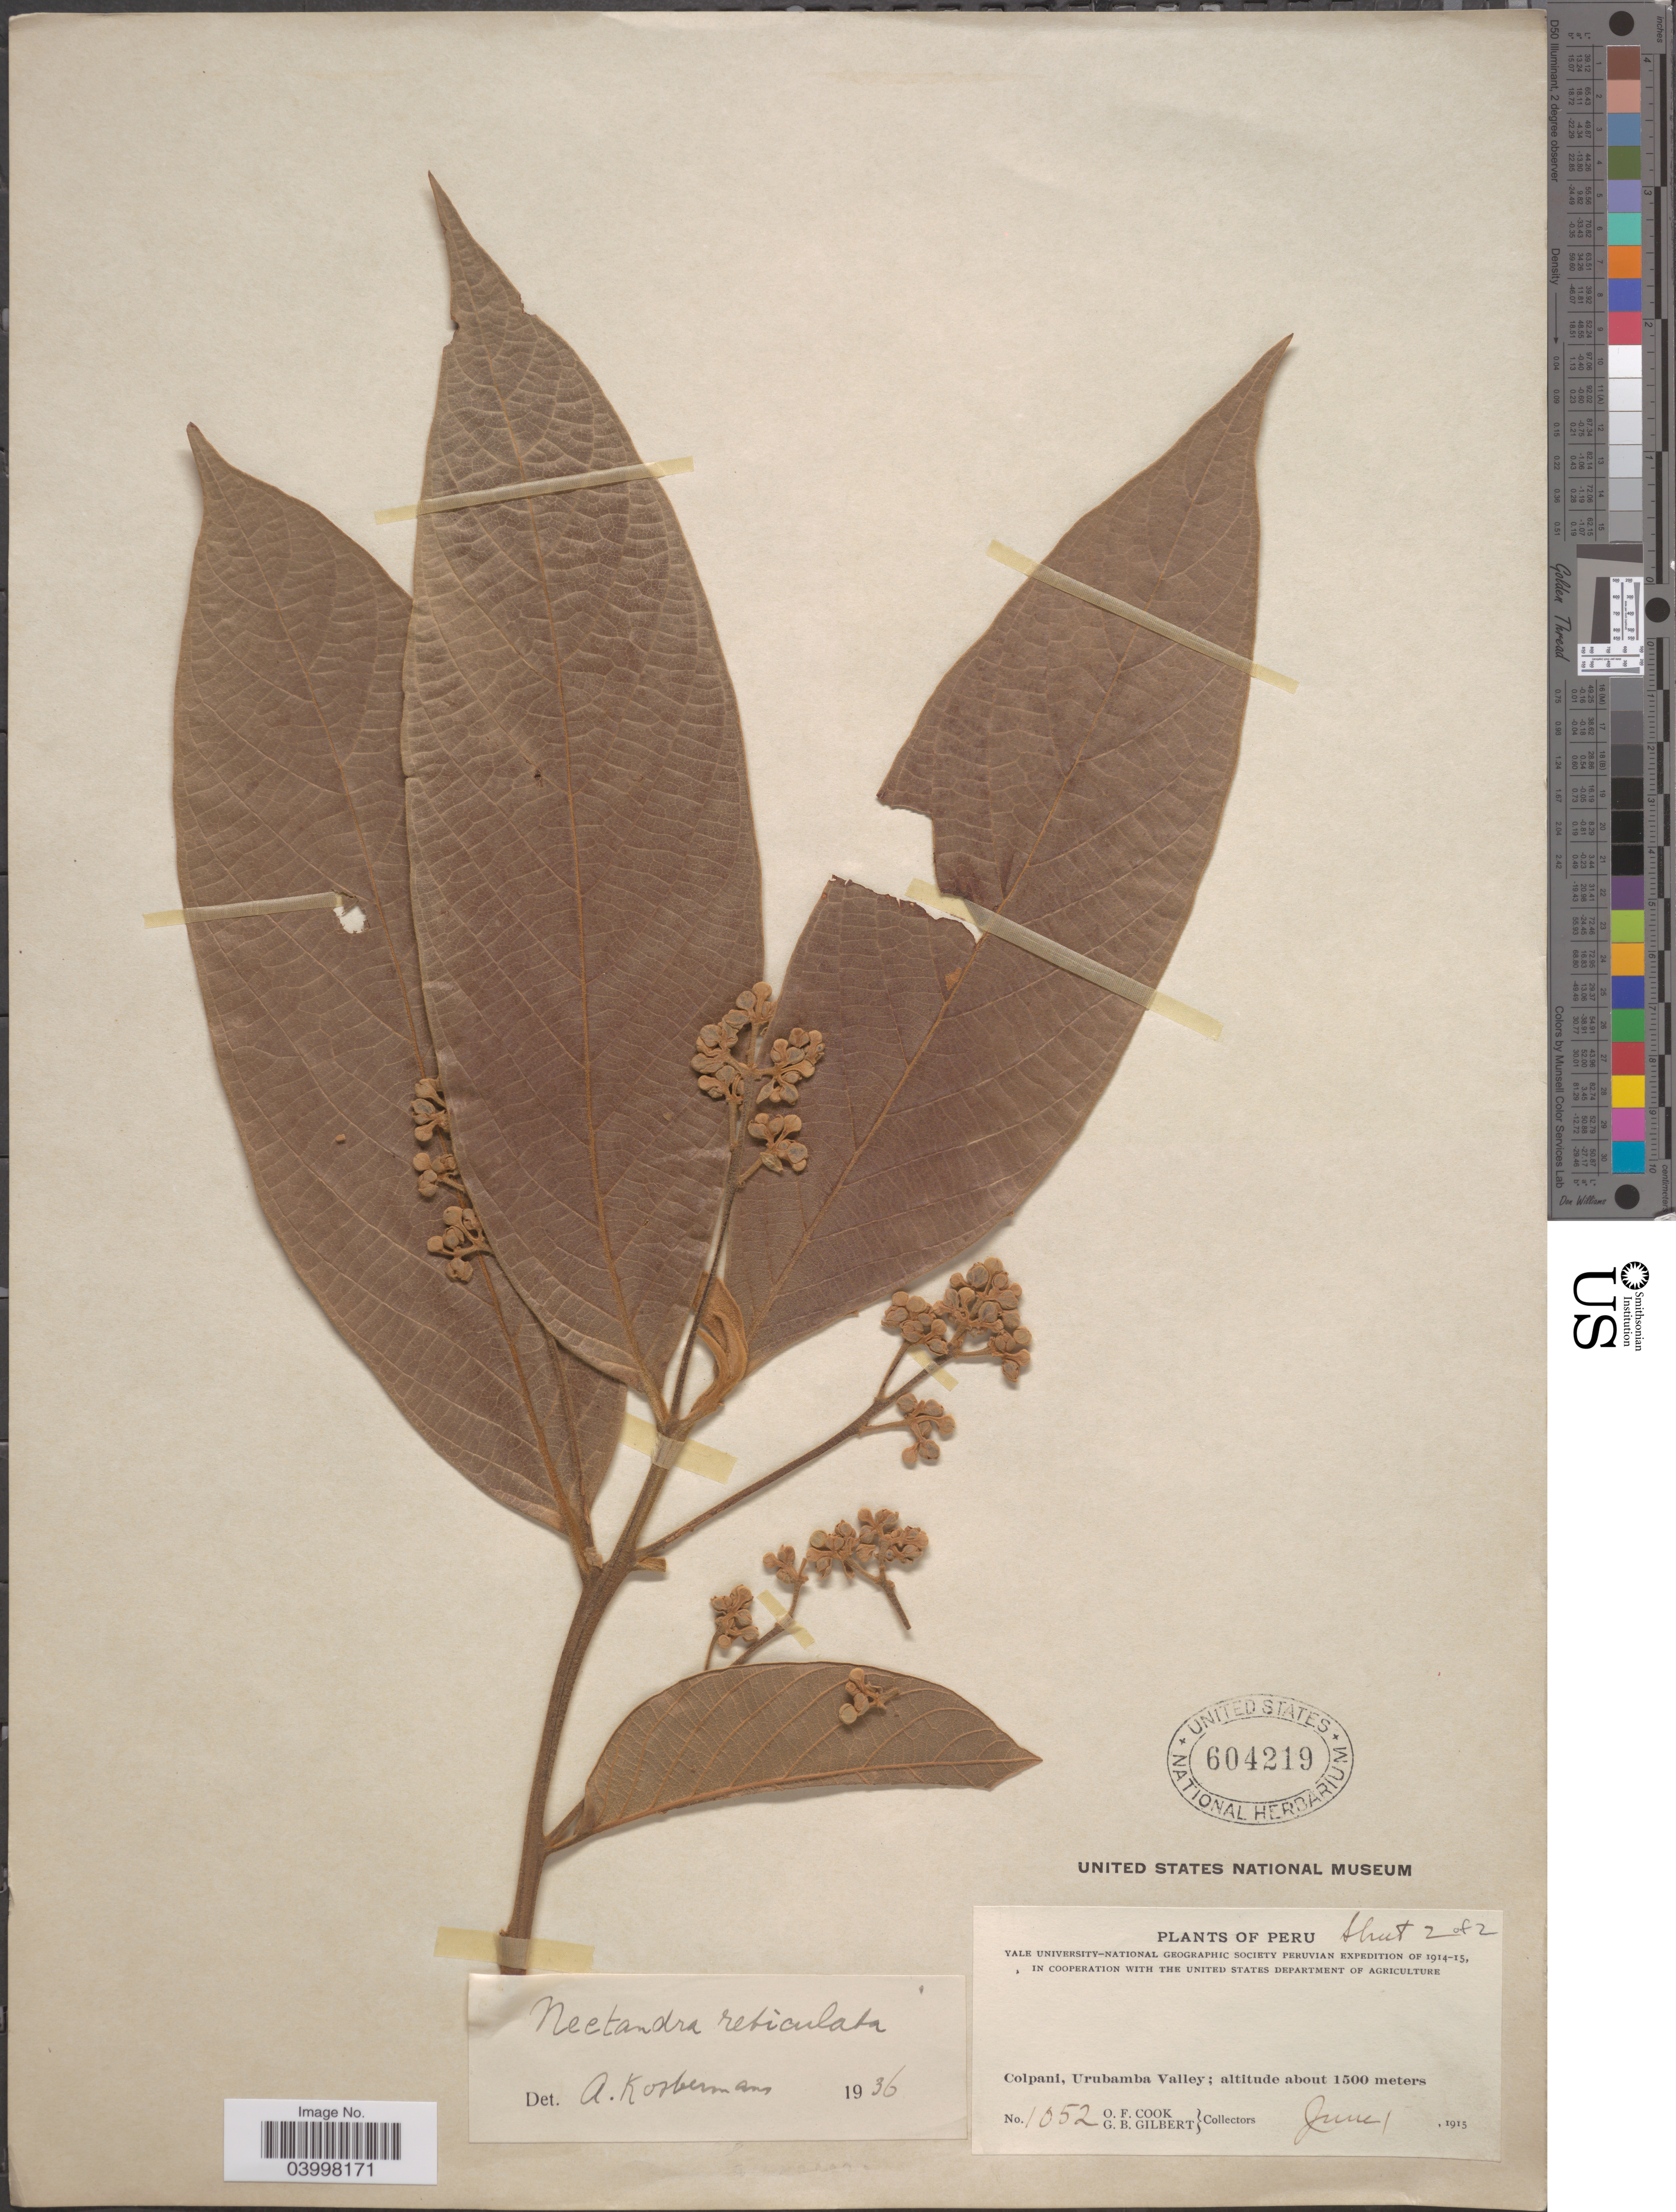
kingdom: Plantae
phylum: Tracheophyta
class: Magnoliopsida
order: Laurales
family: Lauraceae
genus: Nectandra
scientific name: Nectandra reticulata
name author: (Ruiz & Pav.) Mez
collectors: O. F. Cook & G. B. Gilbert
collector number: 1052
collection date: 1915-06-01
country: Peru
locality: Colpani, Urubamba Valley.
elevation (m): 1500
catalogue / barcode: US 604219